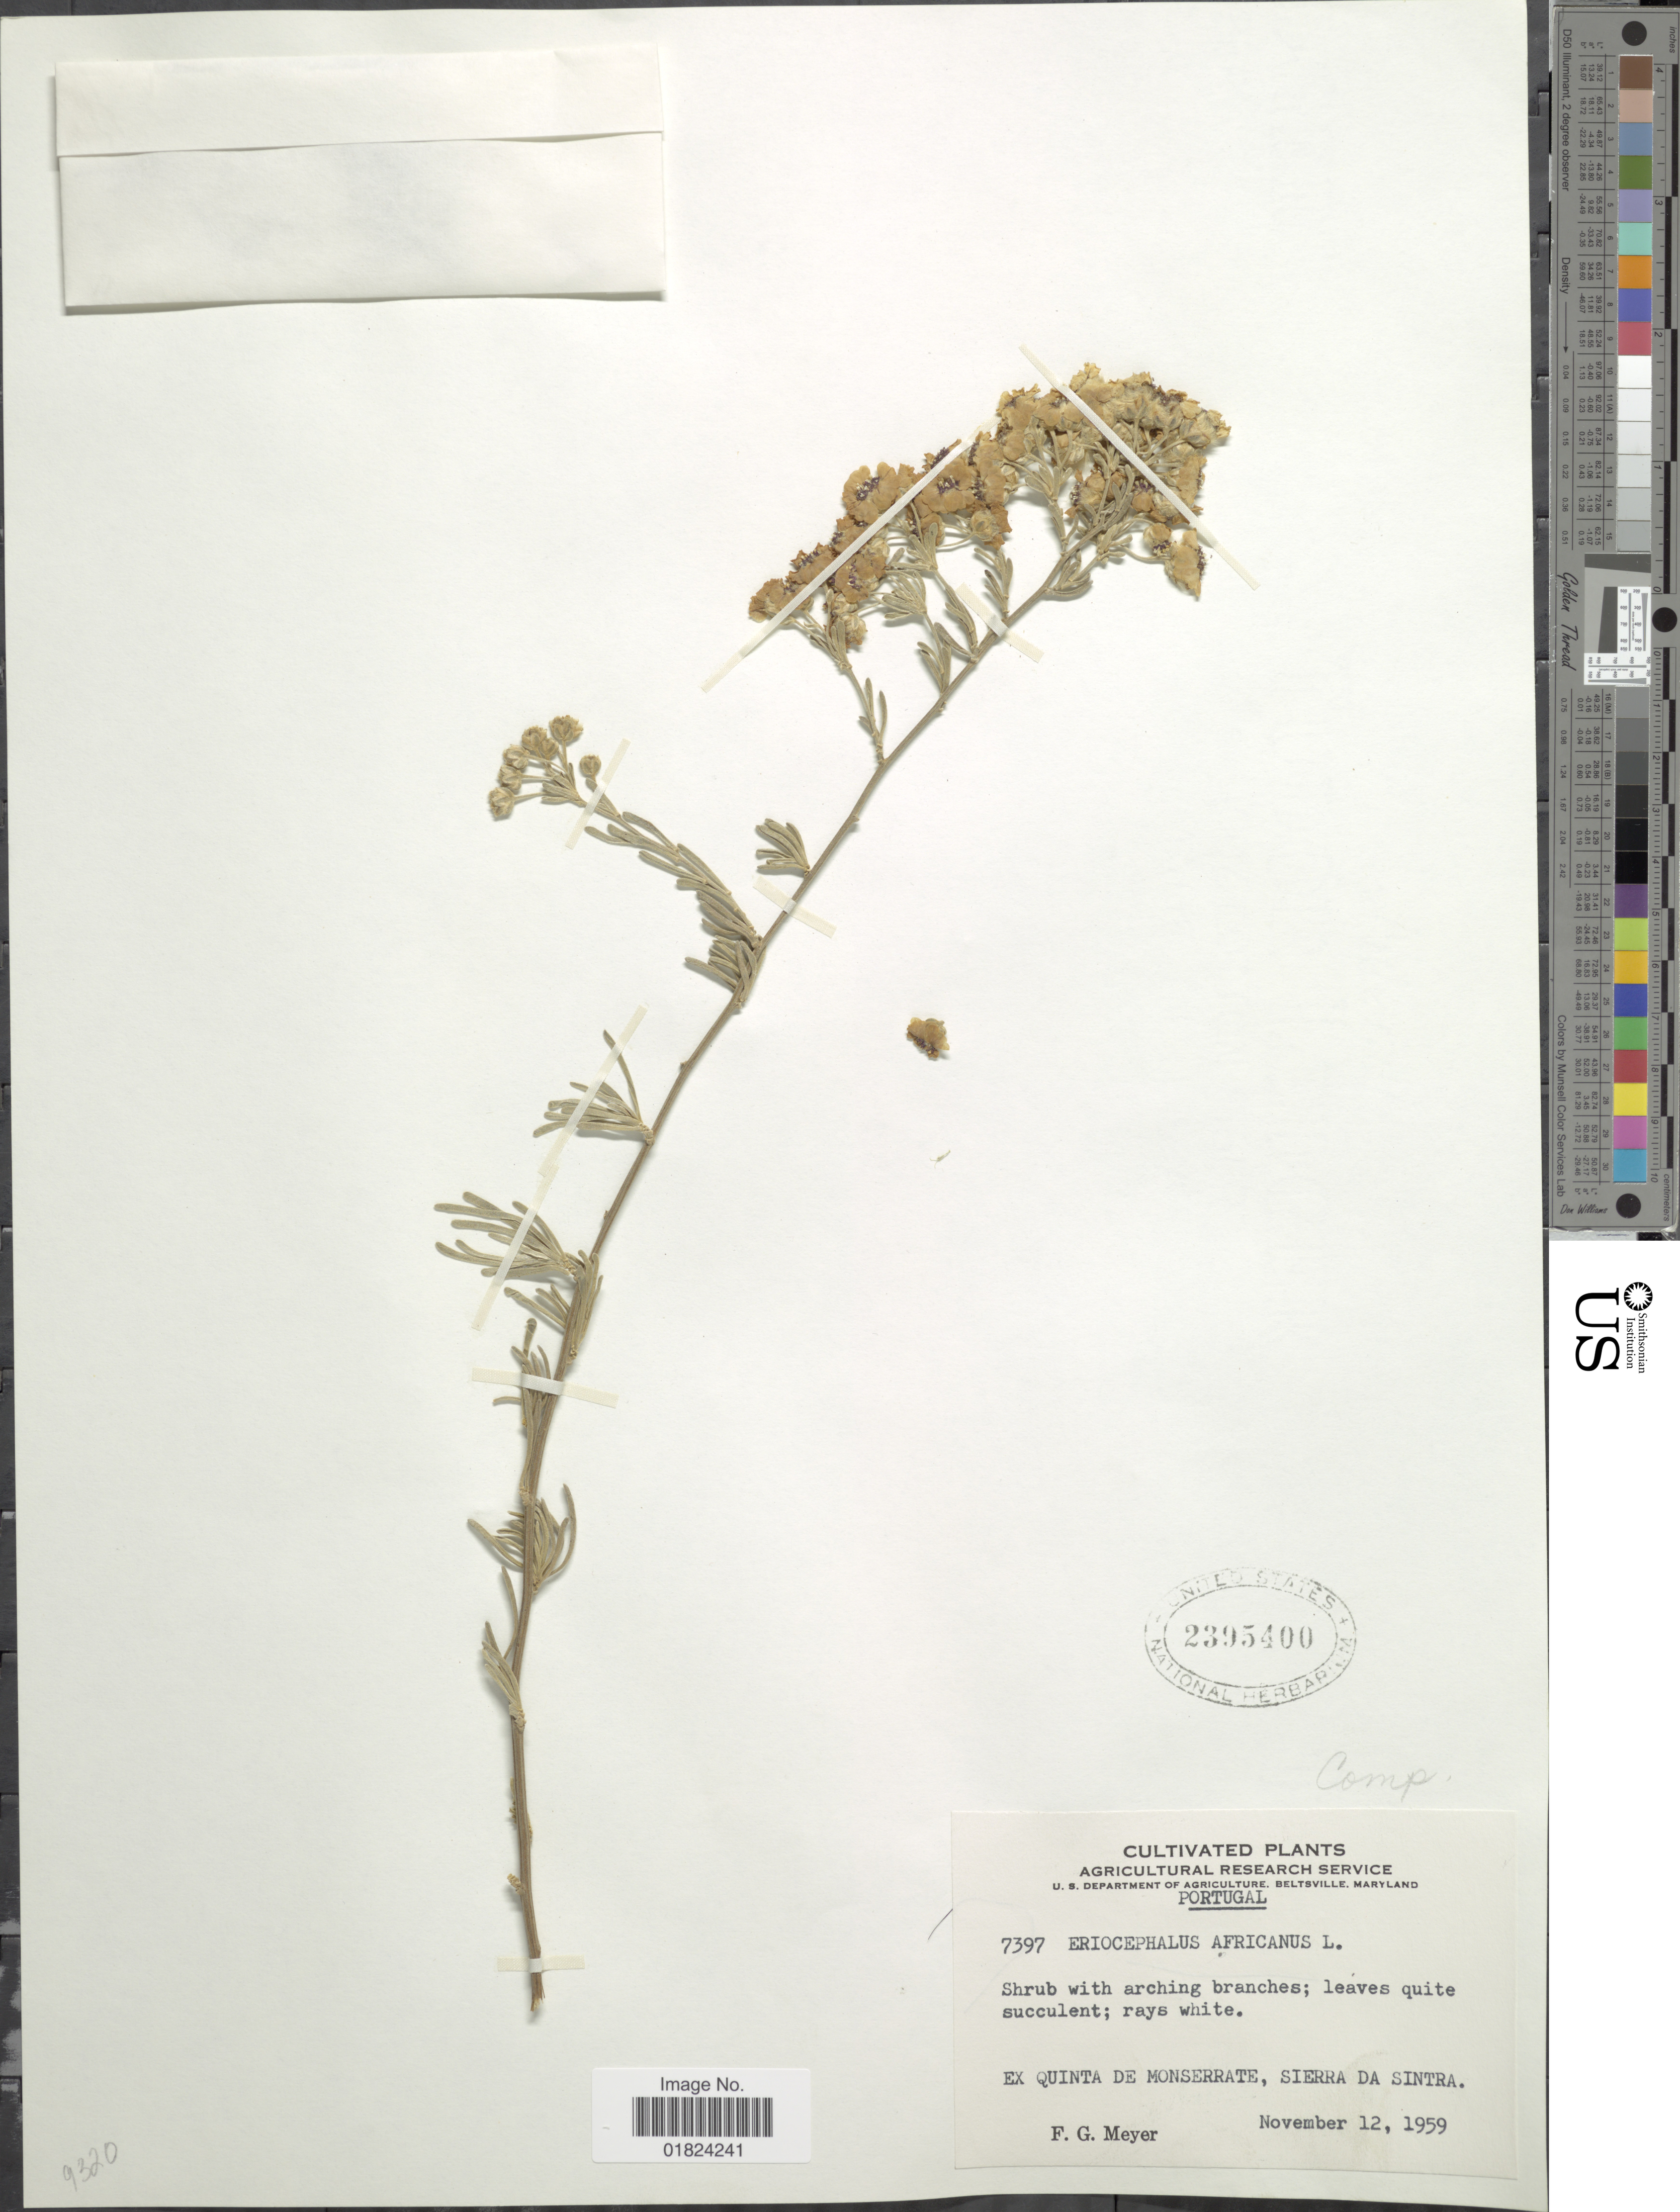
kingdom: Plantae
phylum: Tracheophyta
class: Magnoliopsida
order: Asterales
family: Asteraceae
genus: Eriocephalus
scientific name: Eriocephalus africanus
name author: L.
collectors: F. G. Meyer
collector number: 7397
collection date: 1959-11-12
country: Portugal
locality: Cultivated plants, ex Quinta de Monserrate, Sierra da Sintra.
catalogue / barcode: US 2395400